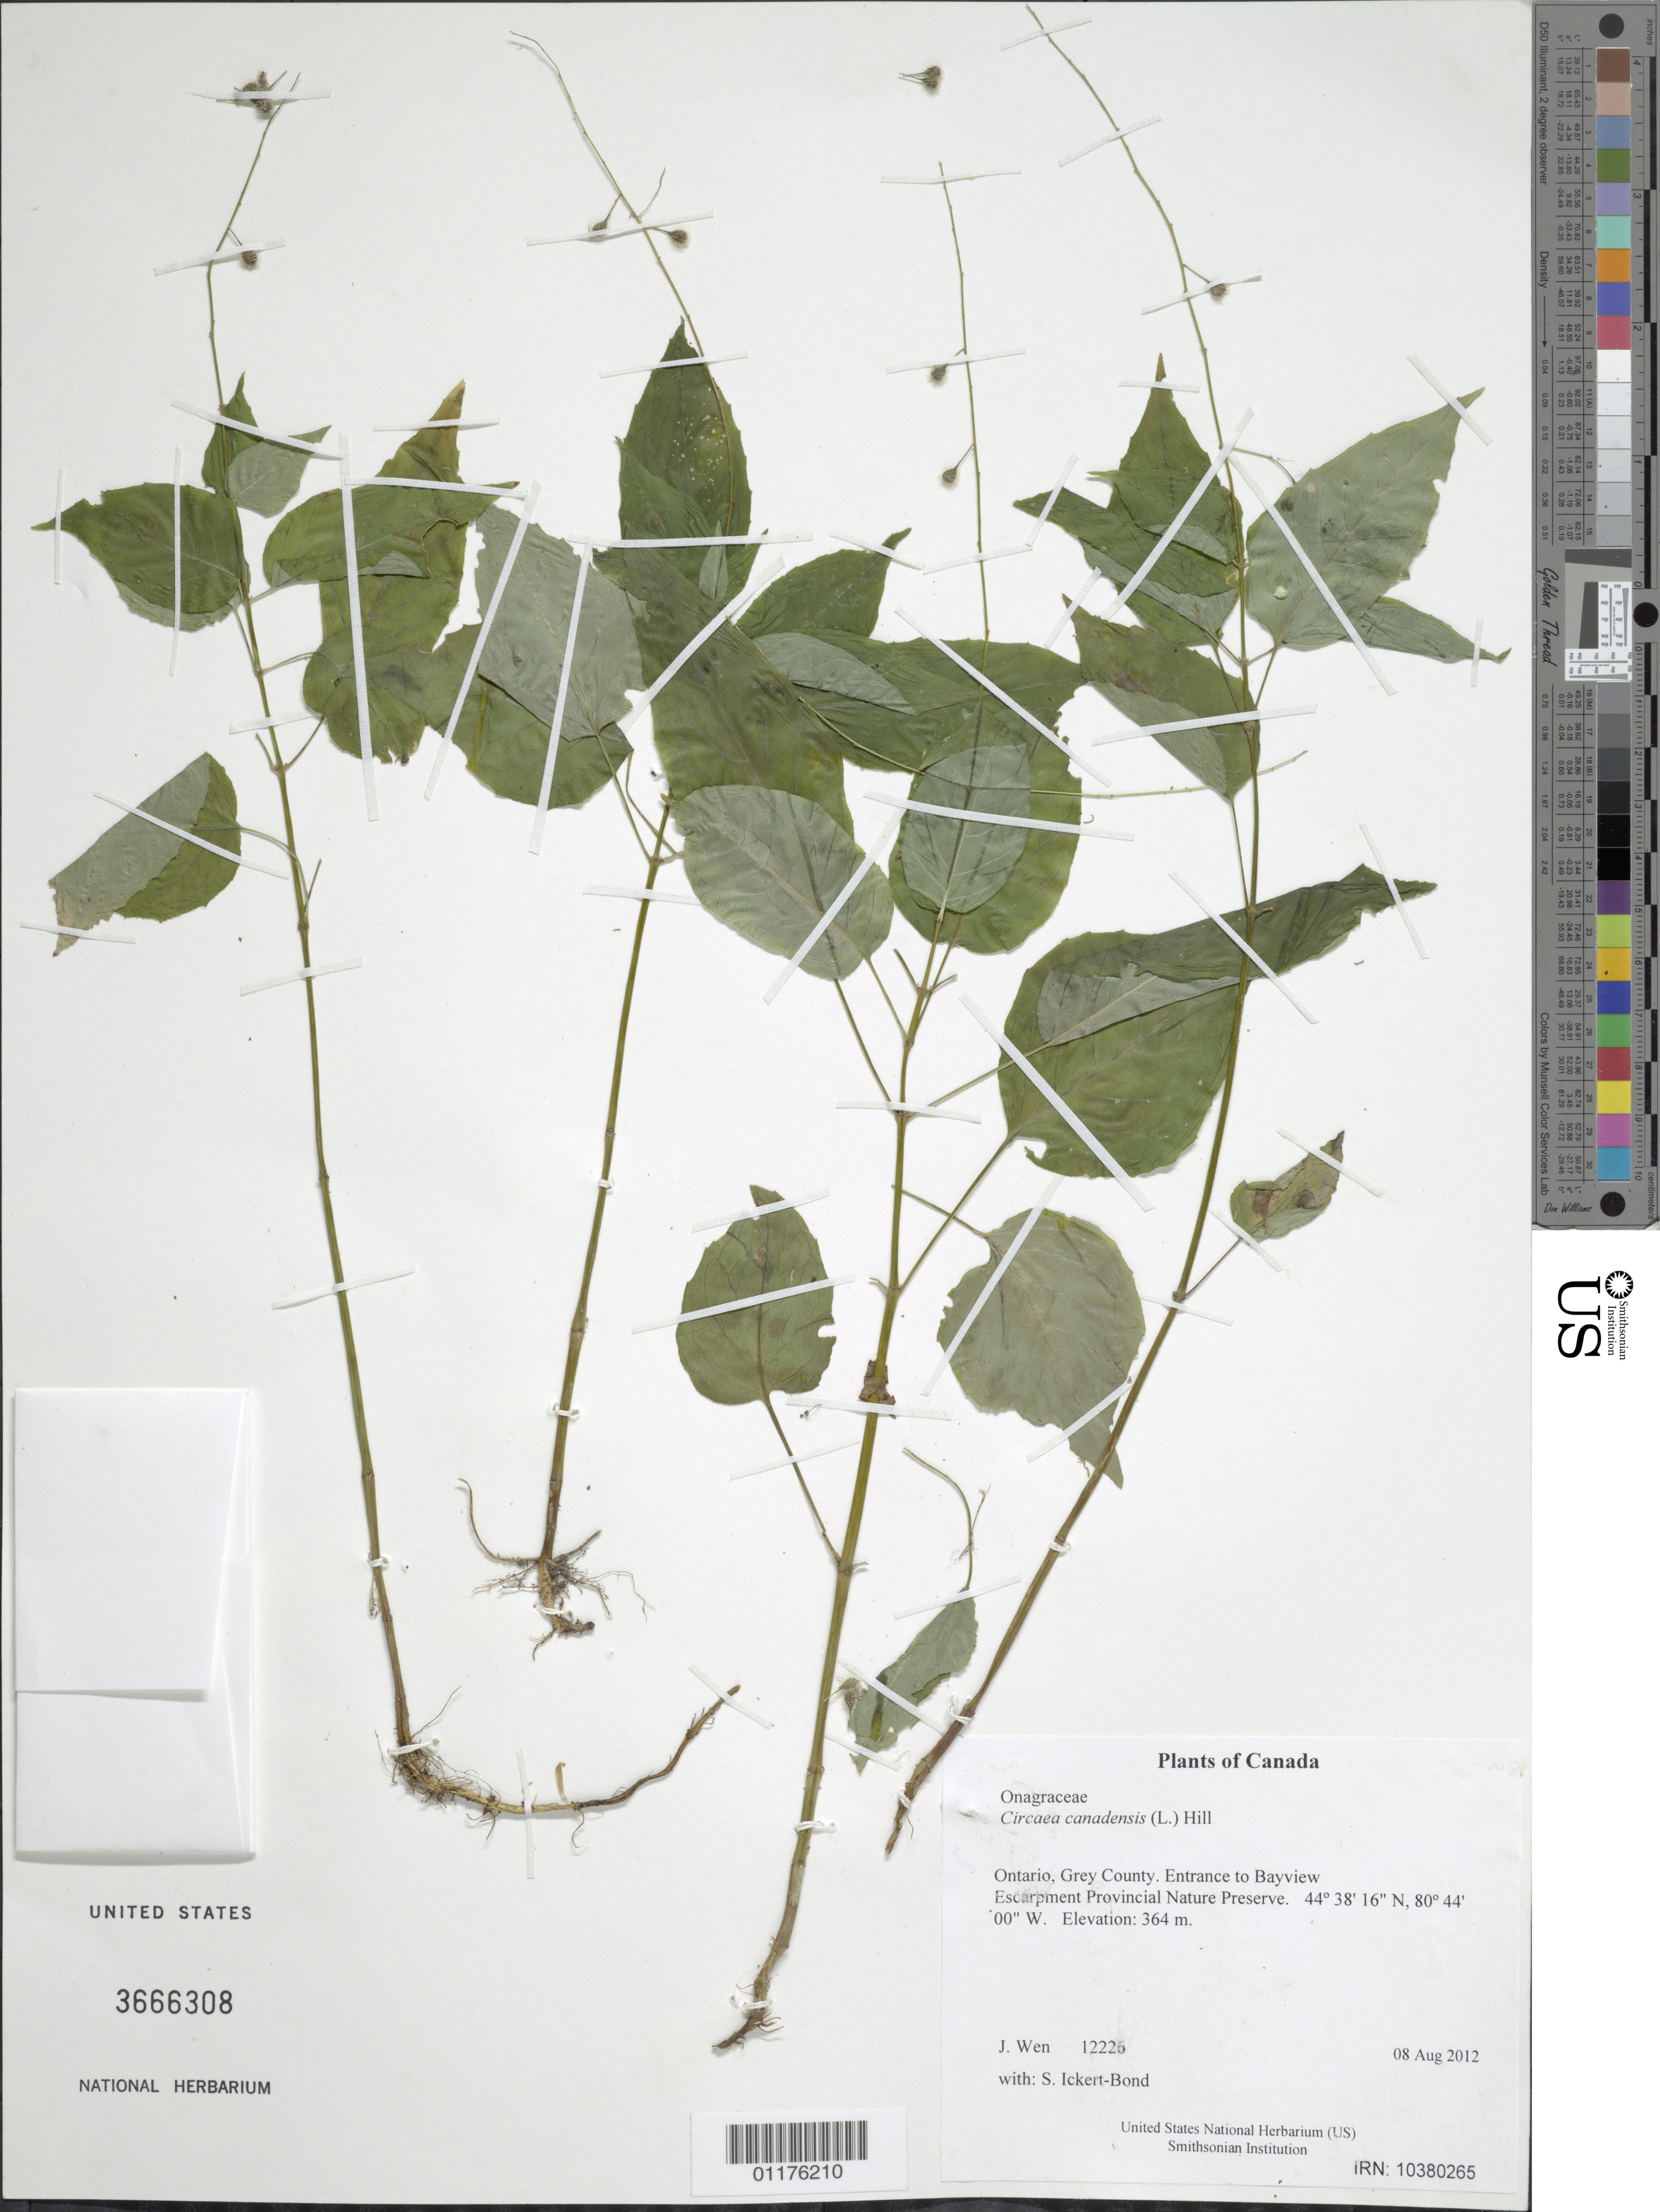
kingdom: Plantae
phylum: Tracheophyta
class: Magnoliopsida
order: Myrtales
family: Onagraceae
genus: Circaea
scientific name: Circaea canadensis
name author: (L.) Hill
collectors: J. Wen & S. Ickert-Bond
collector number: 12226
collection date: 2012-08-08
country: Canada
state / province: Ontario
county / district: Grey County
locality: Entrance to Bayview Escarpment Provincial Nature Preserve.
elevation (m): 364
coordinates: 44 38.266 N, 80 44.001 W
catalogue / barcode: US 3666308